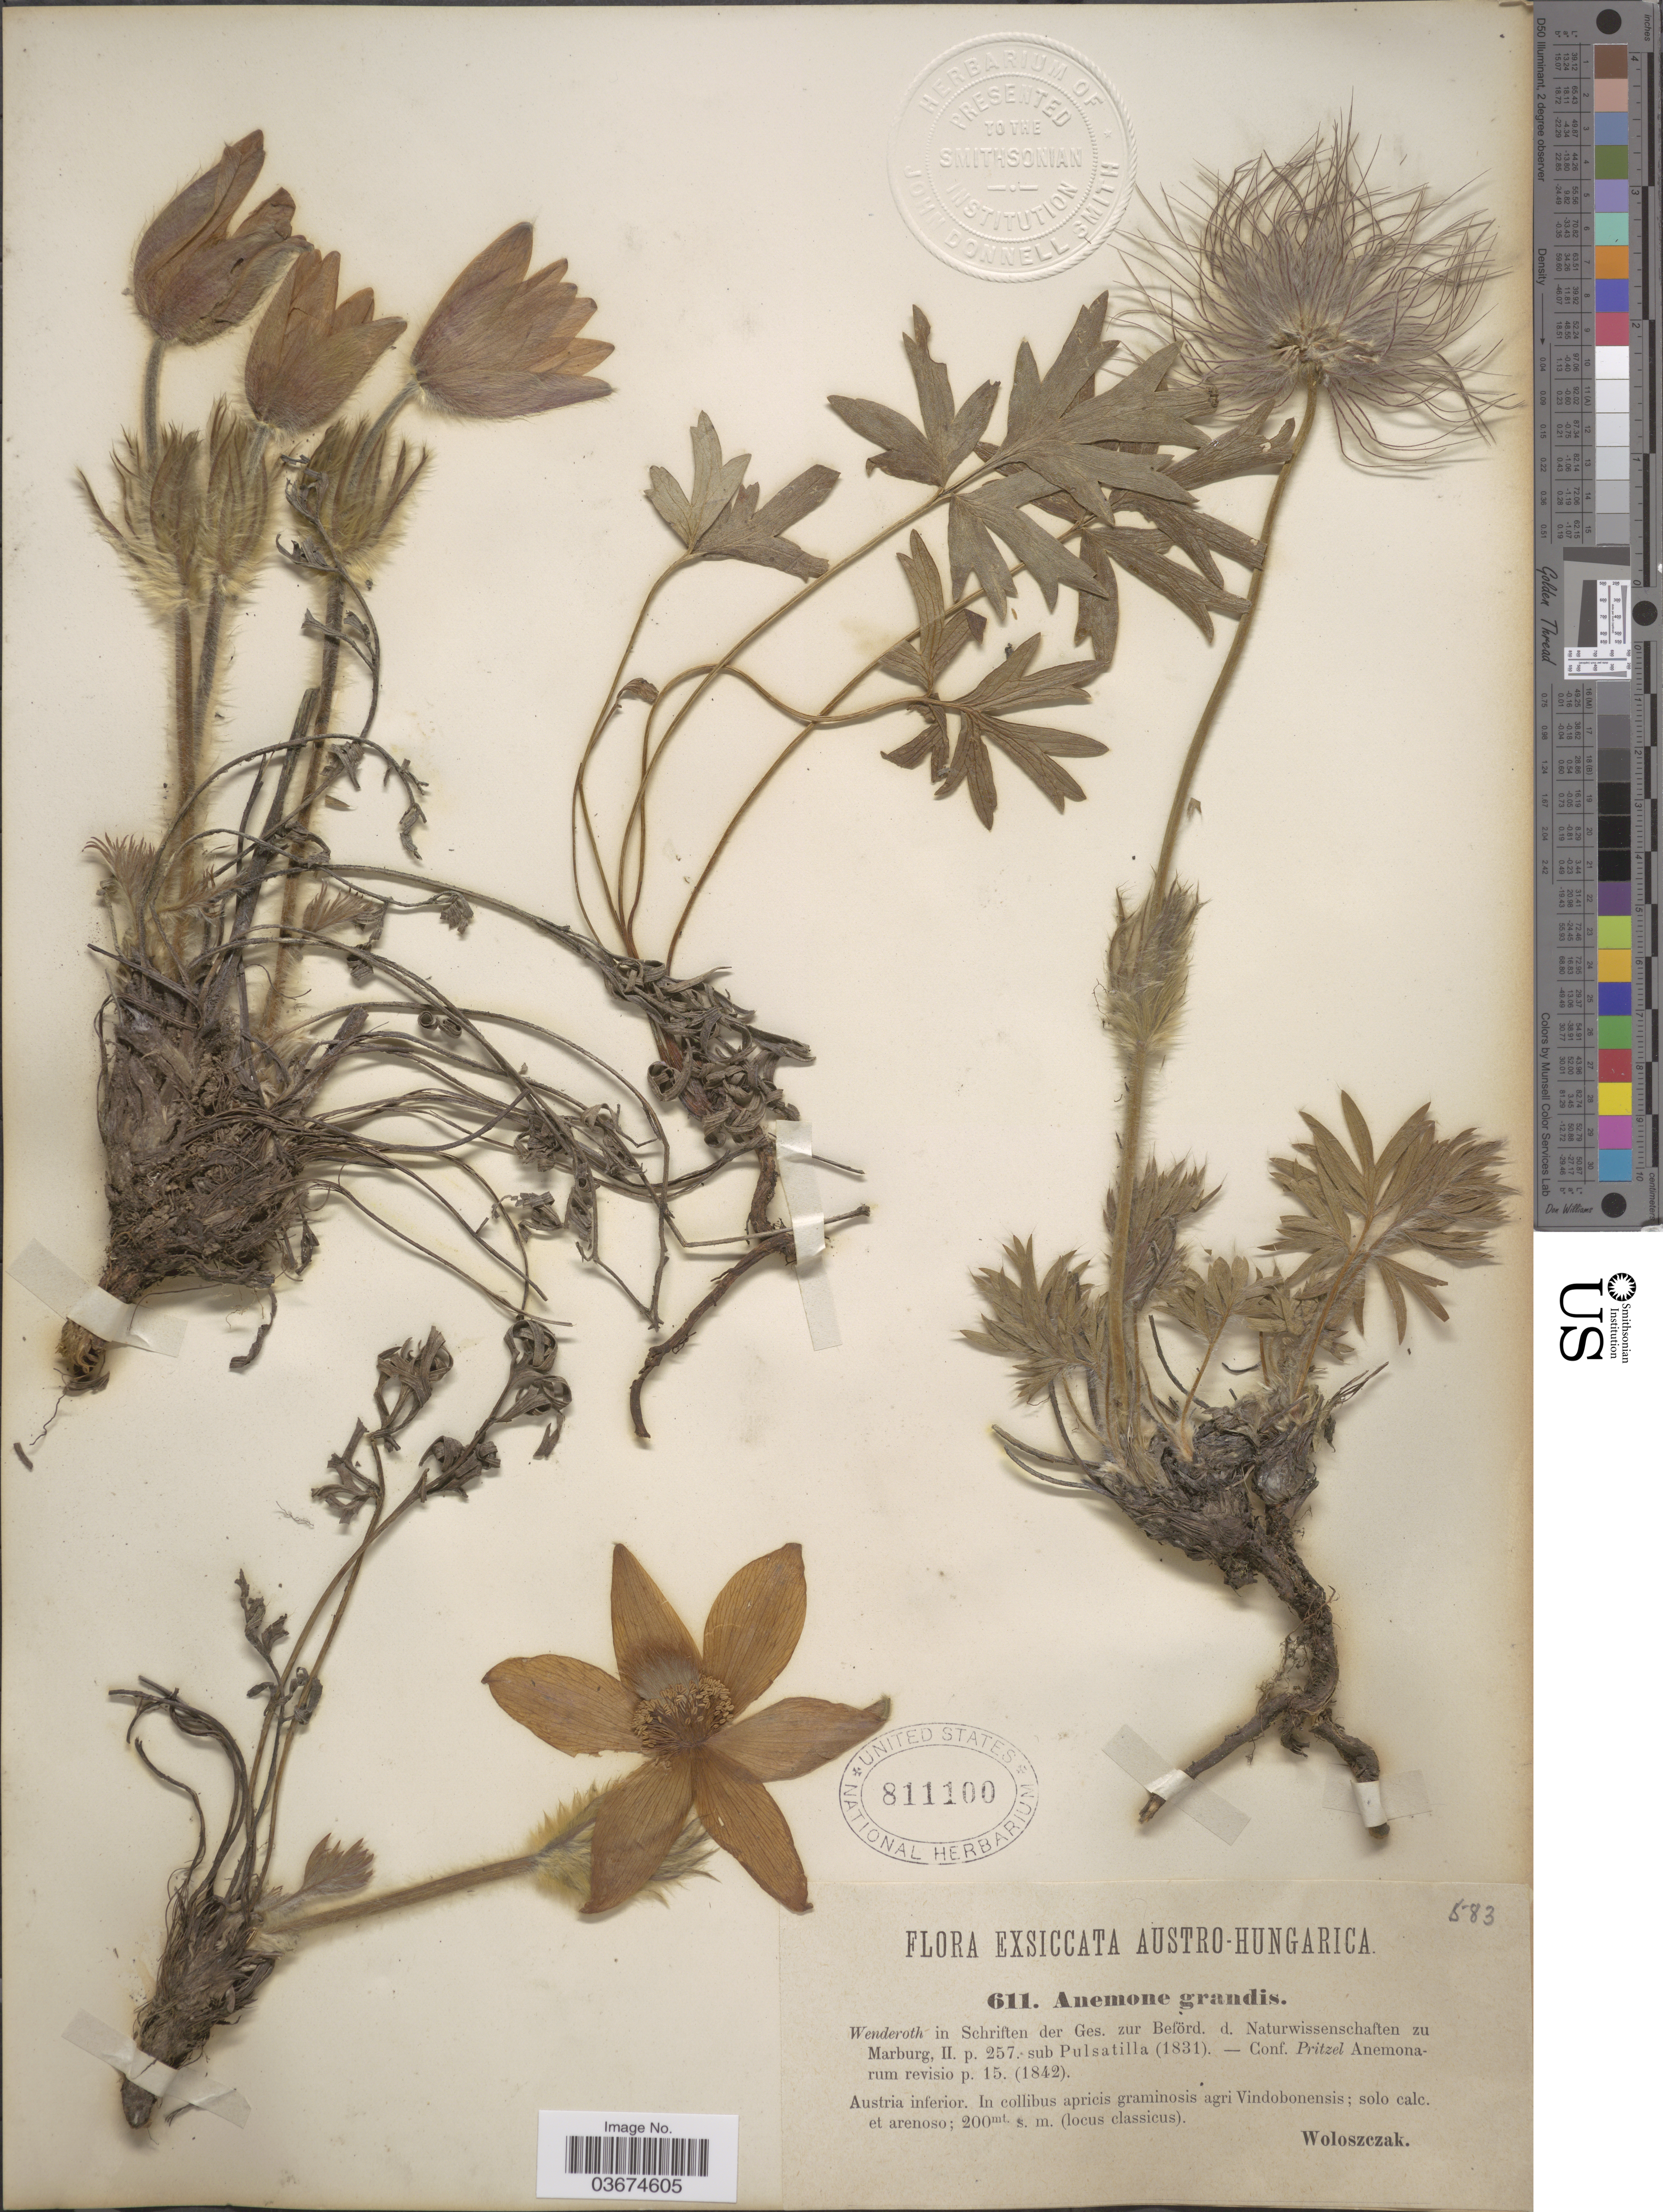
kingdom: Plantae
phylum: Tracheophyta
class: Magnoliopsida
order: Ranunculales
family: Ranunculaceae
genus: Pulsatilla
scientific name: Pulsatilla grandis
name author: Wender.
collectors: Woloszczak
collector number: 611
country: Austria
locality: Austro-Hungarica. Austria inferior. In collibus apricis graminosis agri Vindobonensis.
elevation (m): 200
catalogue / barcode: US 811100